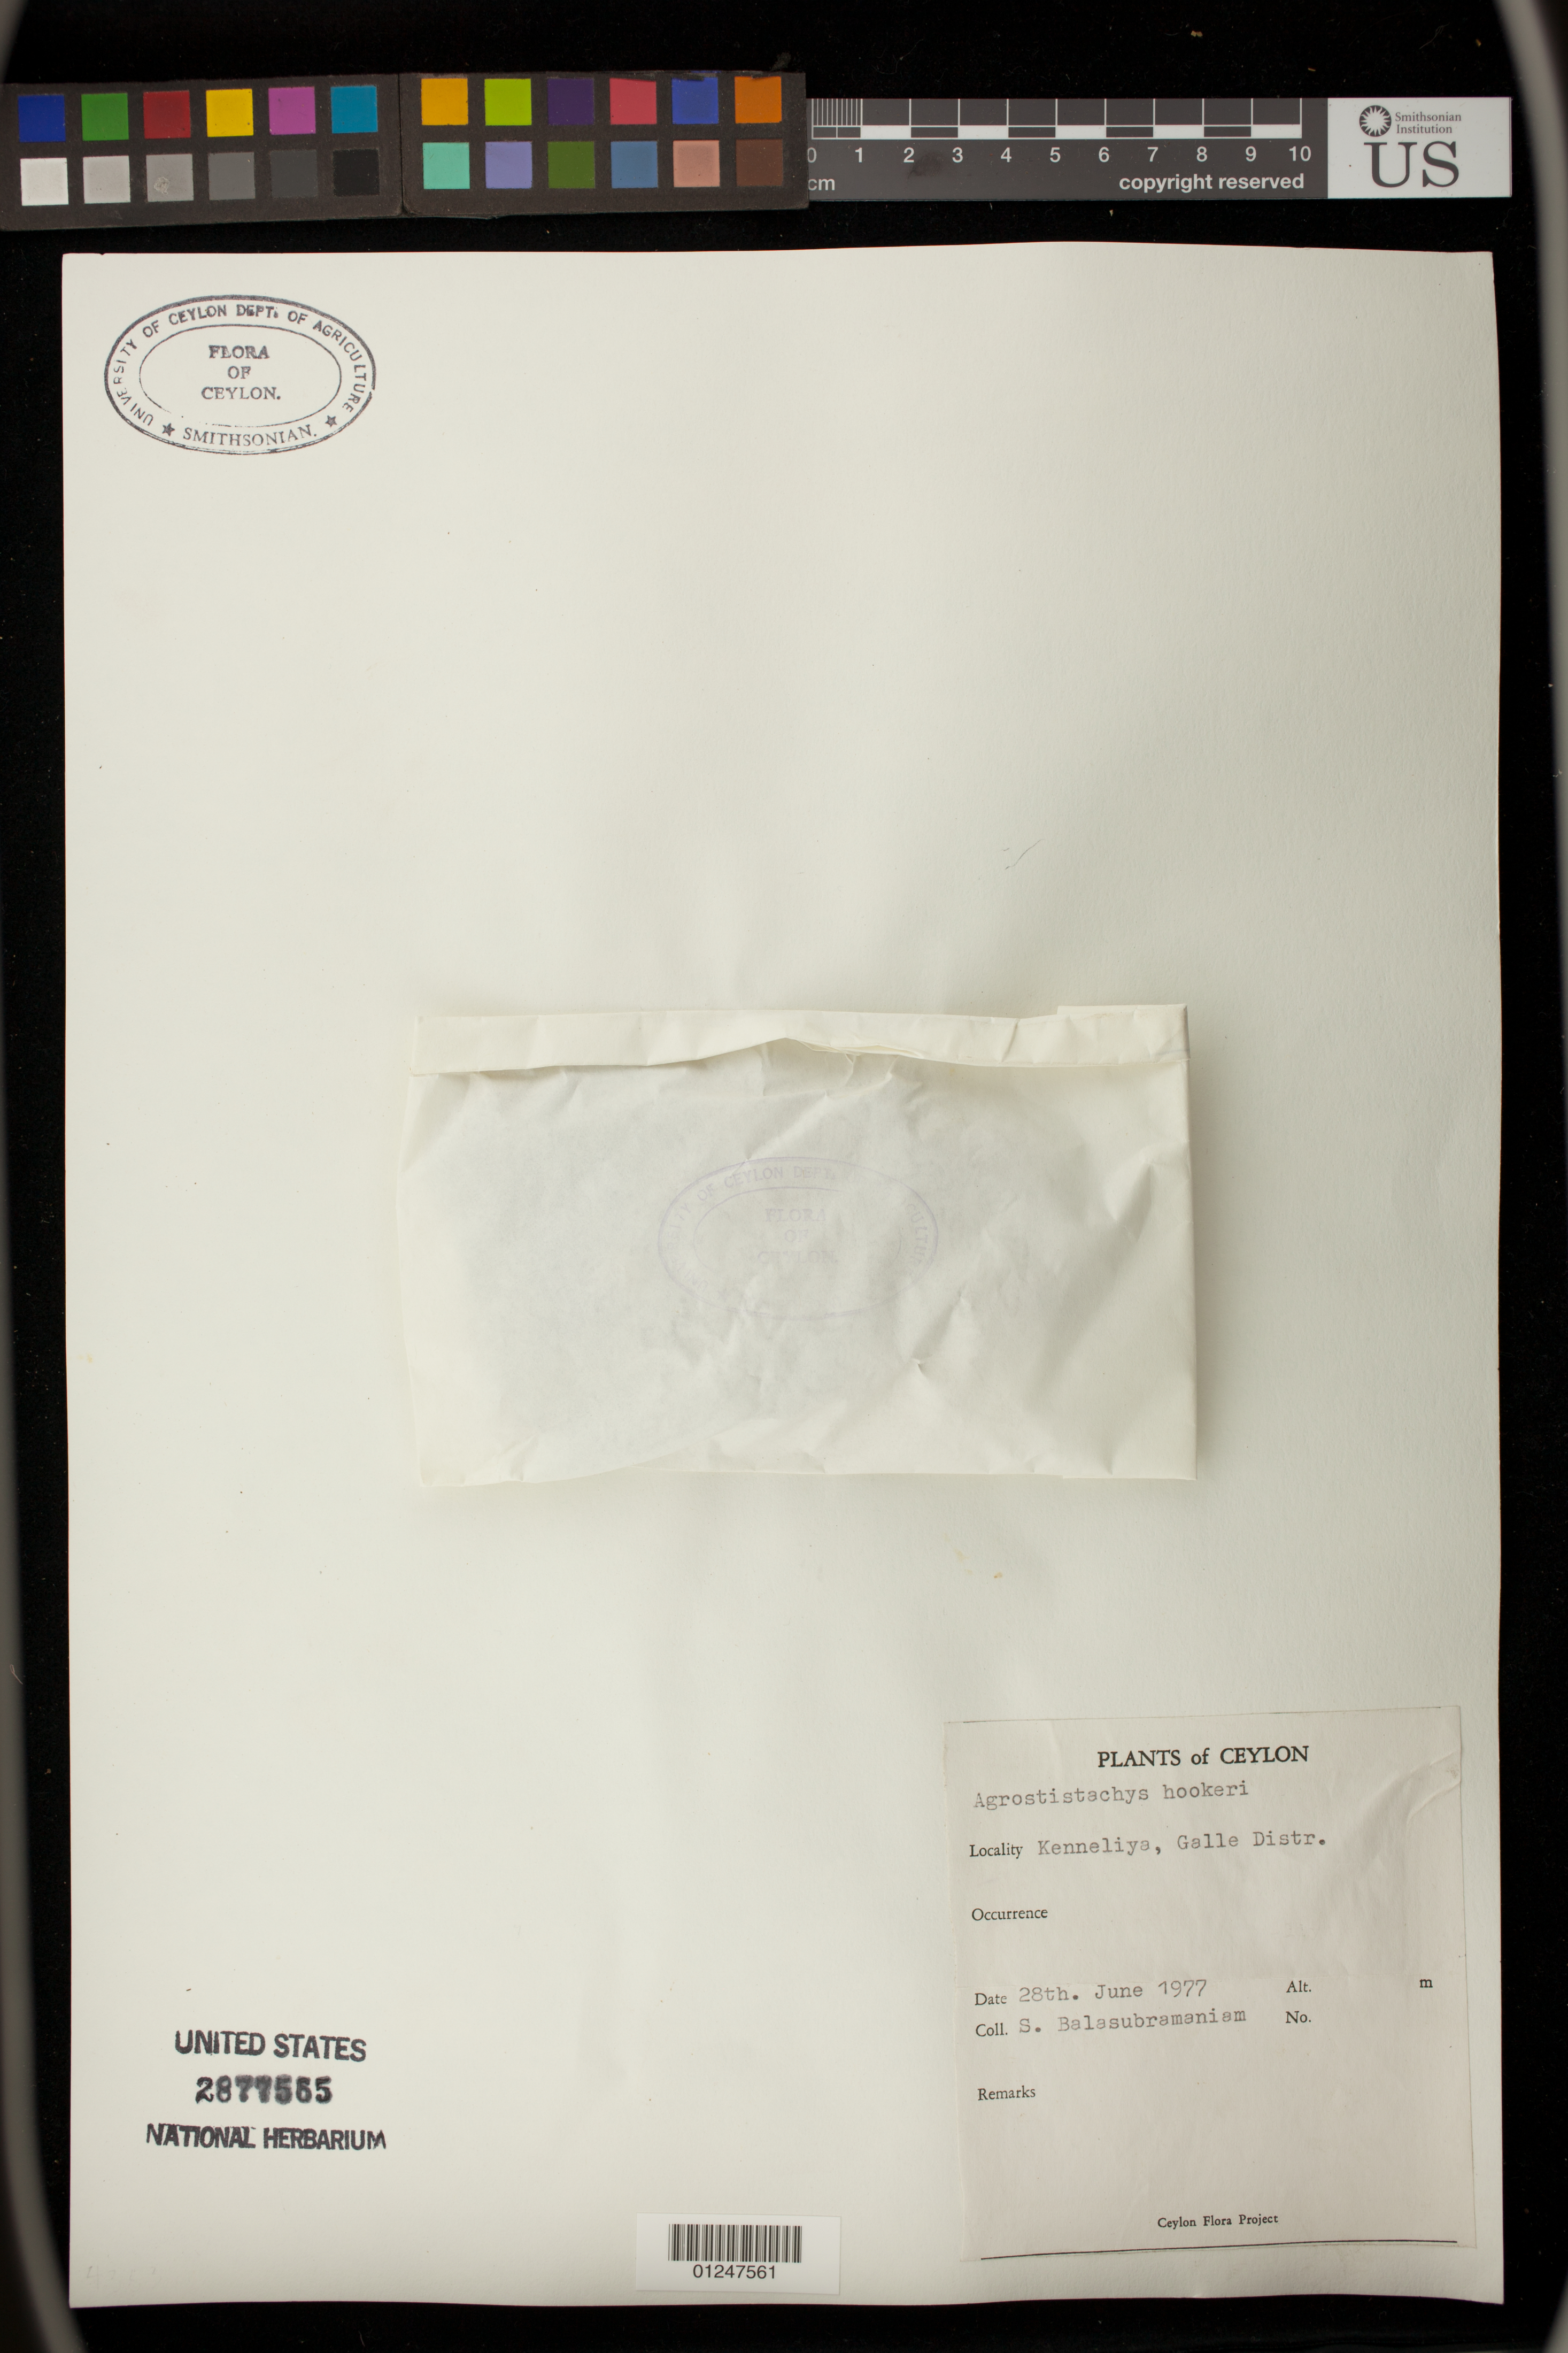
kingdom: Plantae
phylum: Tracheophyta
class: Magnoliopsida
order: Malpighiales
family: Euphorbiaceae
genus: Agrostistachys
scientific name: Agrostistachys hookeri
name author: (Thwaites) Benth. & Hook. f.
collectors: S. Balasubramaniam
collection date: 1977-06-28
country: Sri Lanka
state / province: Southern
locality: Kenneliya; Galle District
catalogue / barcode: US 2877565